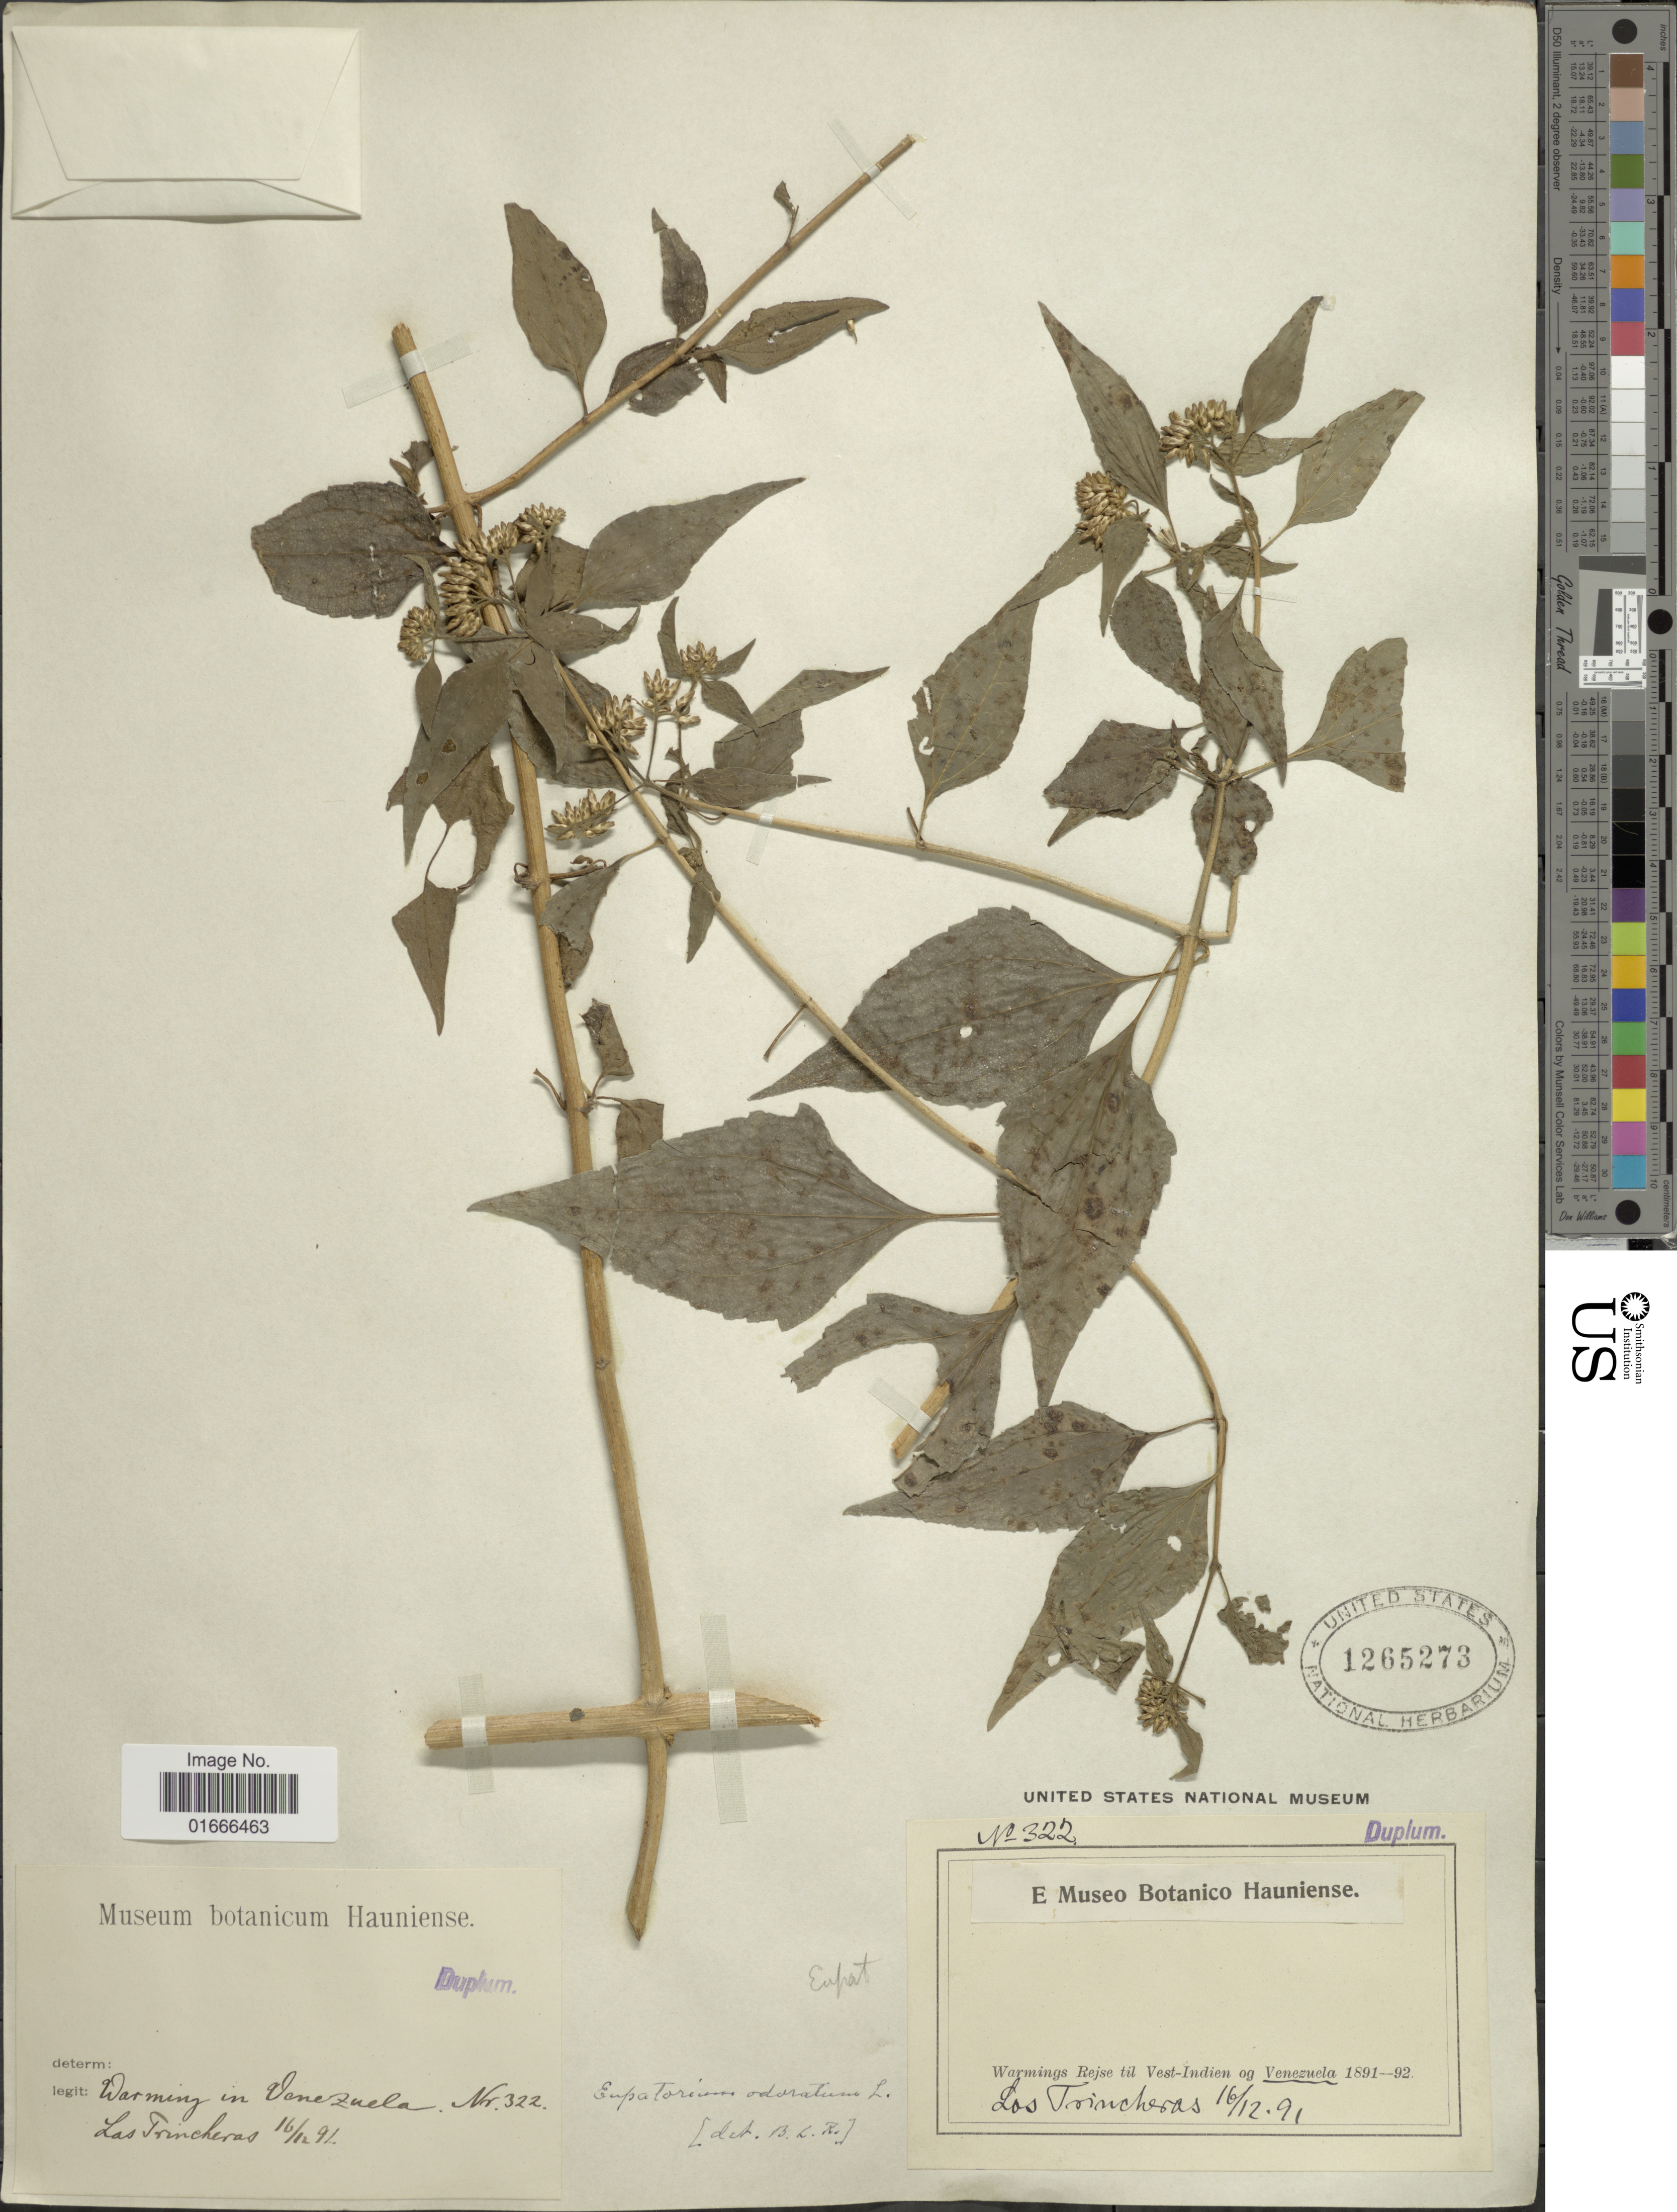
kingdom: Plantae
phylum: Tracheophyta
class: Magnoliopsida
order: Asterales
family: Asteraceae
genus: Chromolaena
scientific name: Chromolaena odorata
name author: (L.) R.M. King & H. Rob.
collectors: Warming, --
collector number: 322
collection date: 1891-12-16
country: Venezuela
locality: Las Trincheras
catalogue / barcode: US 1265273